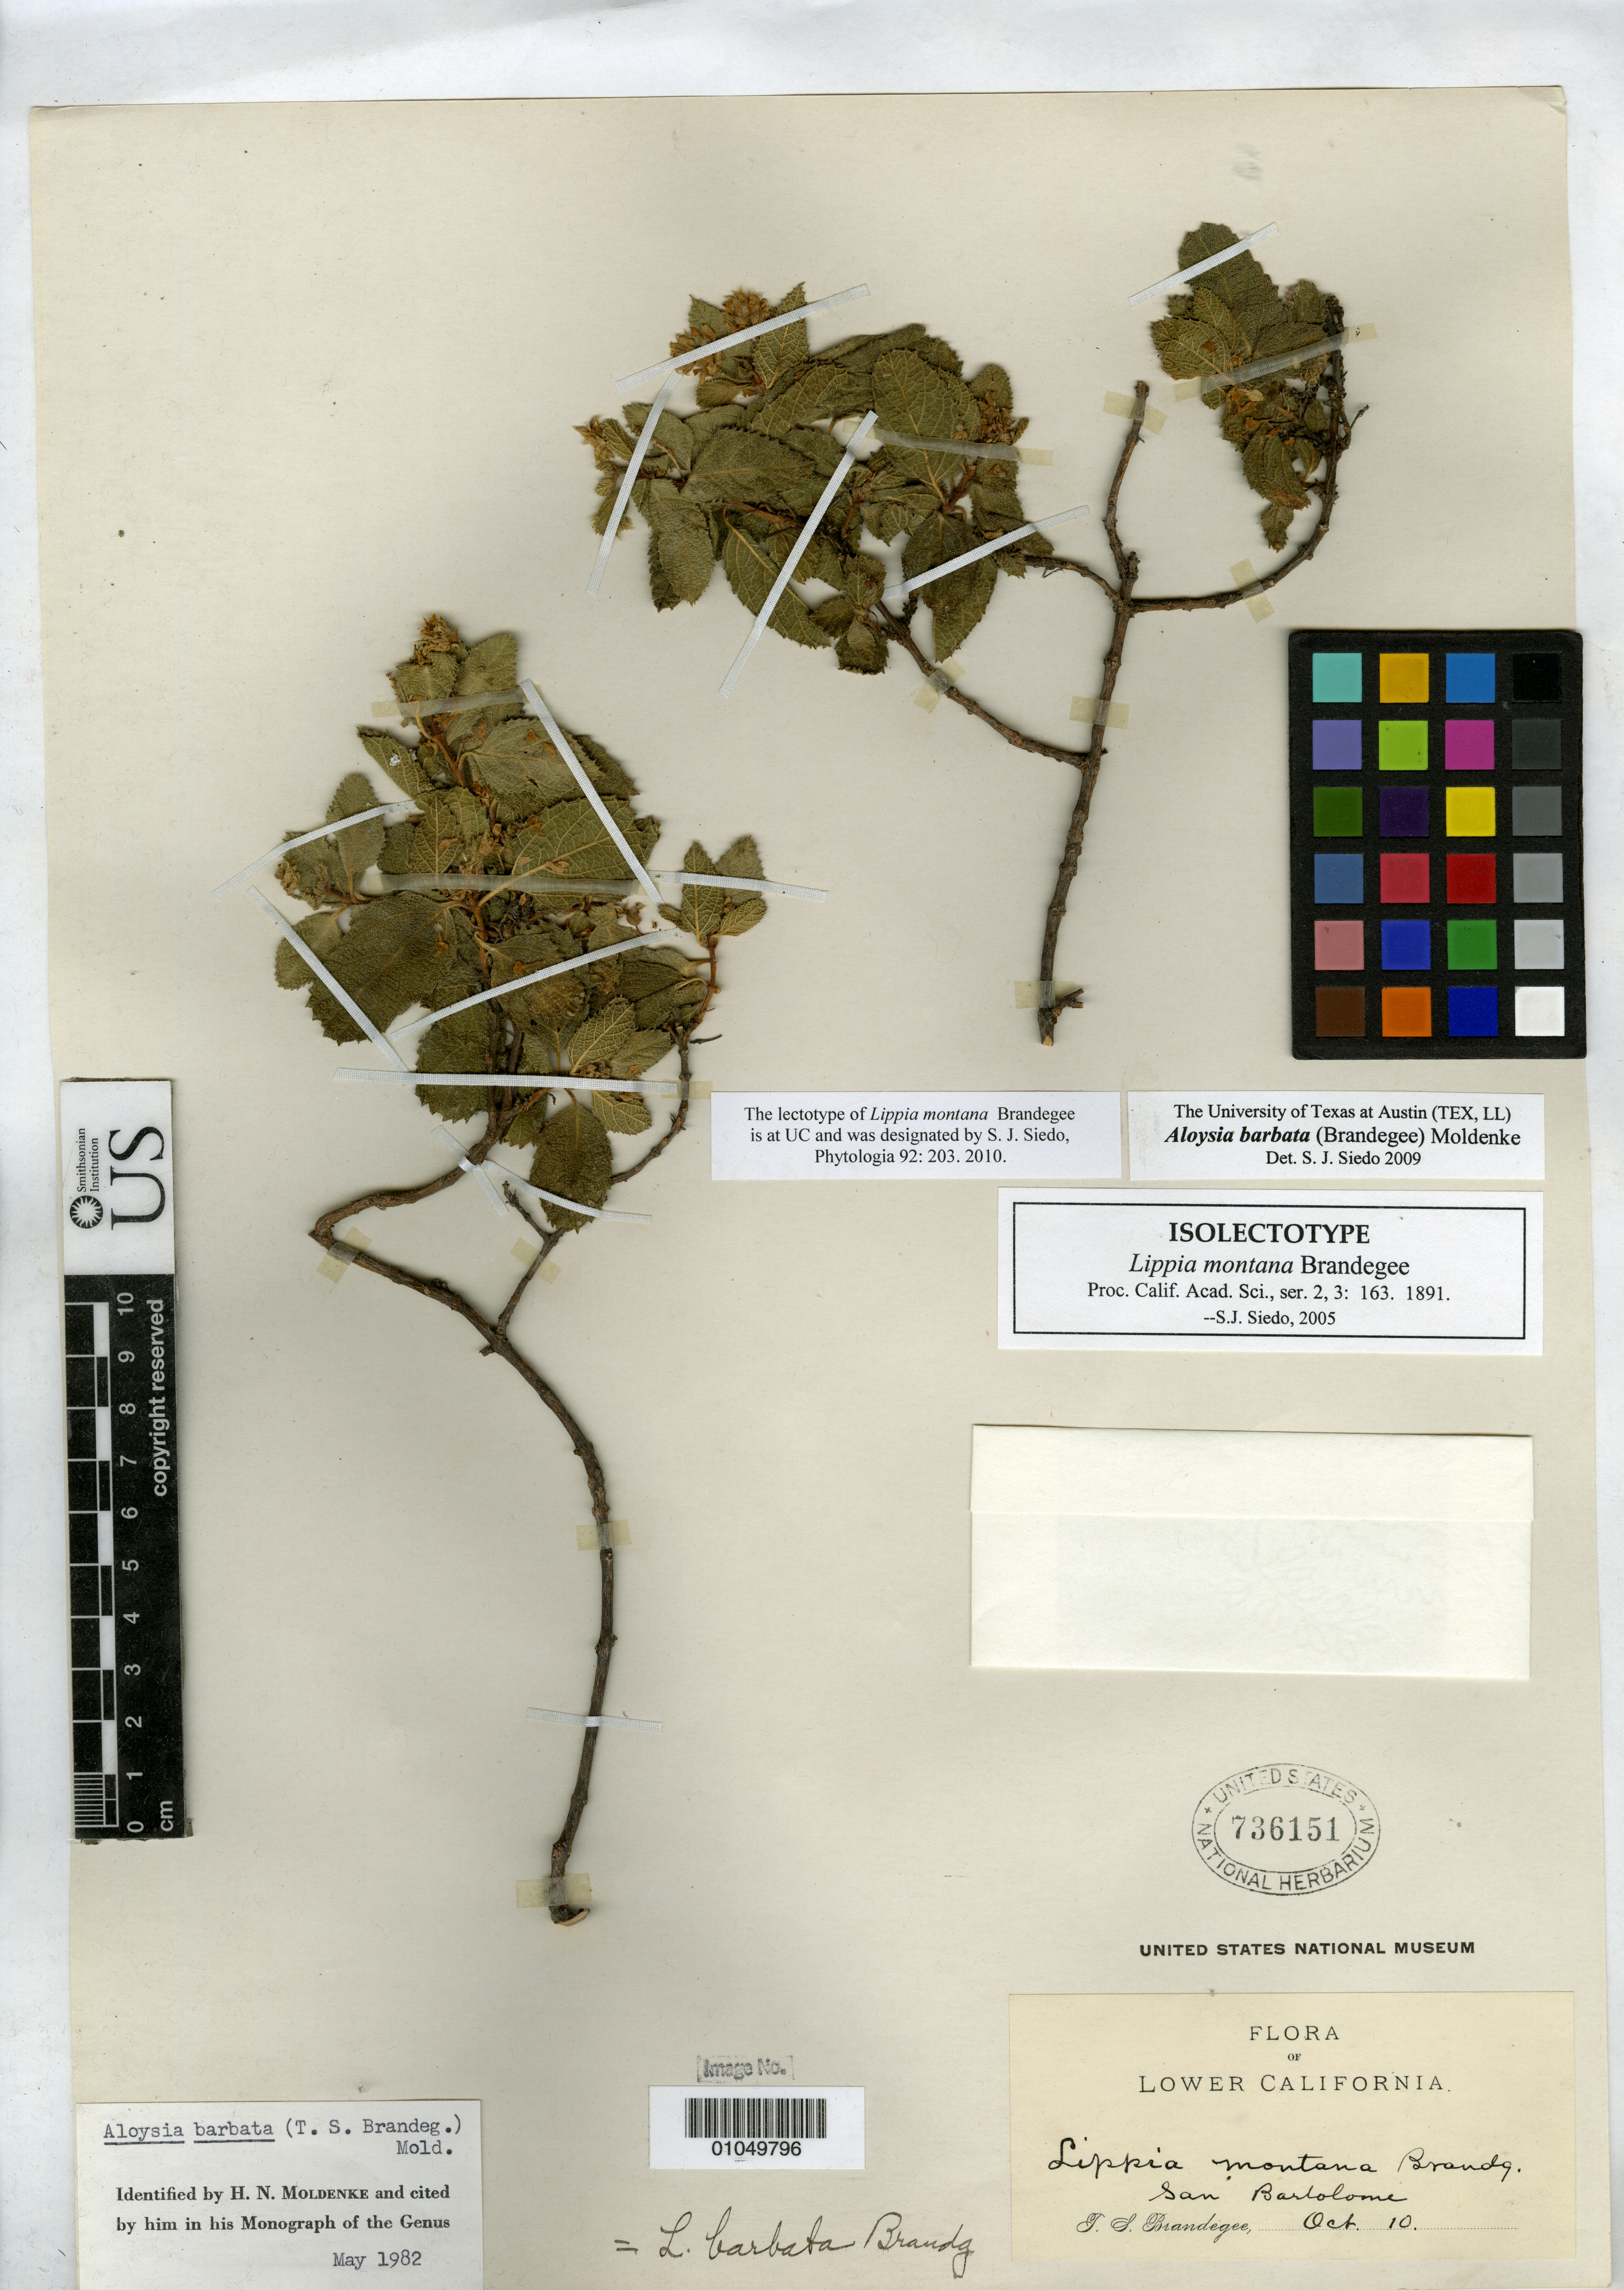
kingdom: Plantae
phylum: Tracheophyta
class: Magnoliopsida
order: Lamiales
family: Verbenaceae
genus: Lippia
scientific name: Lippia montana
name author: Brandegee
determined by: Siedo, S. J.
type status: Isolectotype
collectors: T. S. Brandegee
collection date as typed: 10 Oct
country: Mexico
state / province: Baja California Sur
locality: Lower California, San Bartolome.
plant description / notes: This sheet without collector number or year; lectotype collection is Brandegee 461, collected 1890.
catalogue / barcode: US 736151